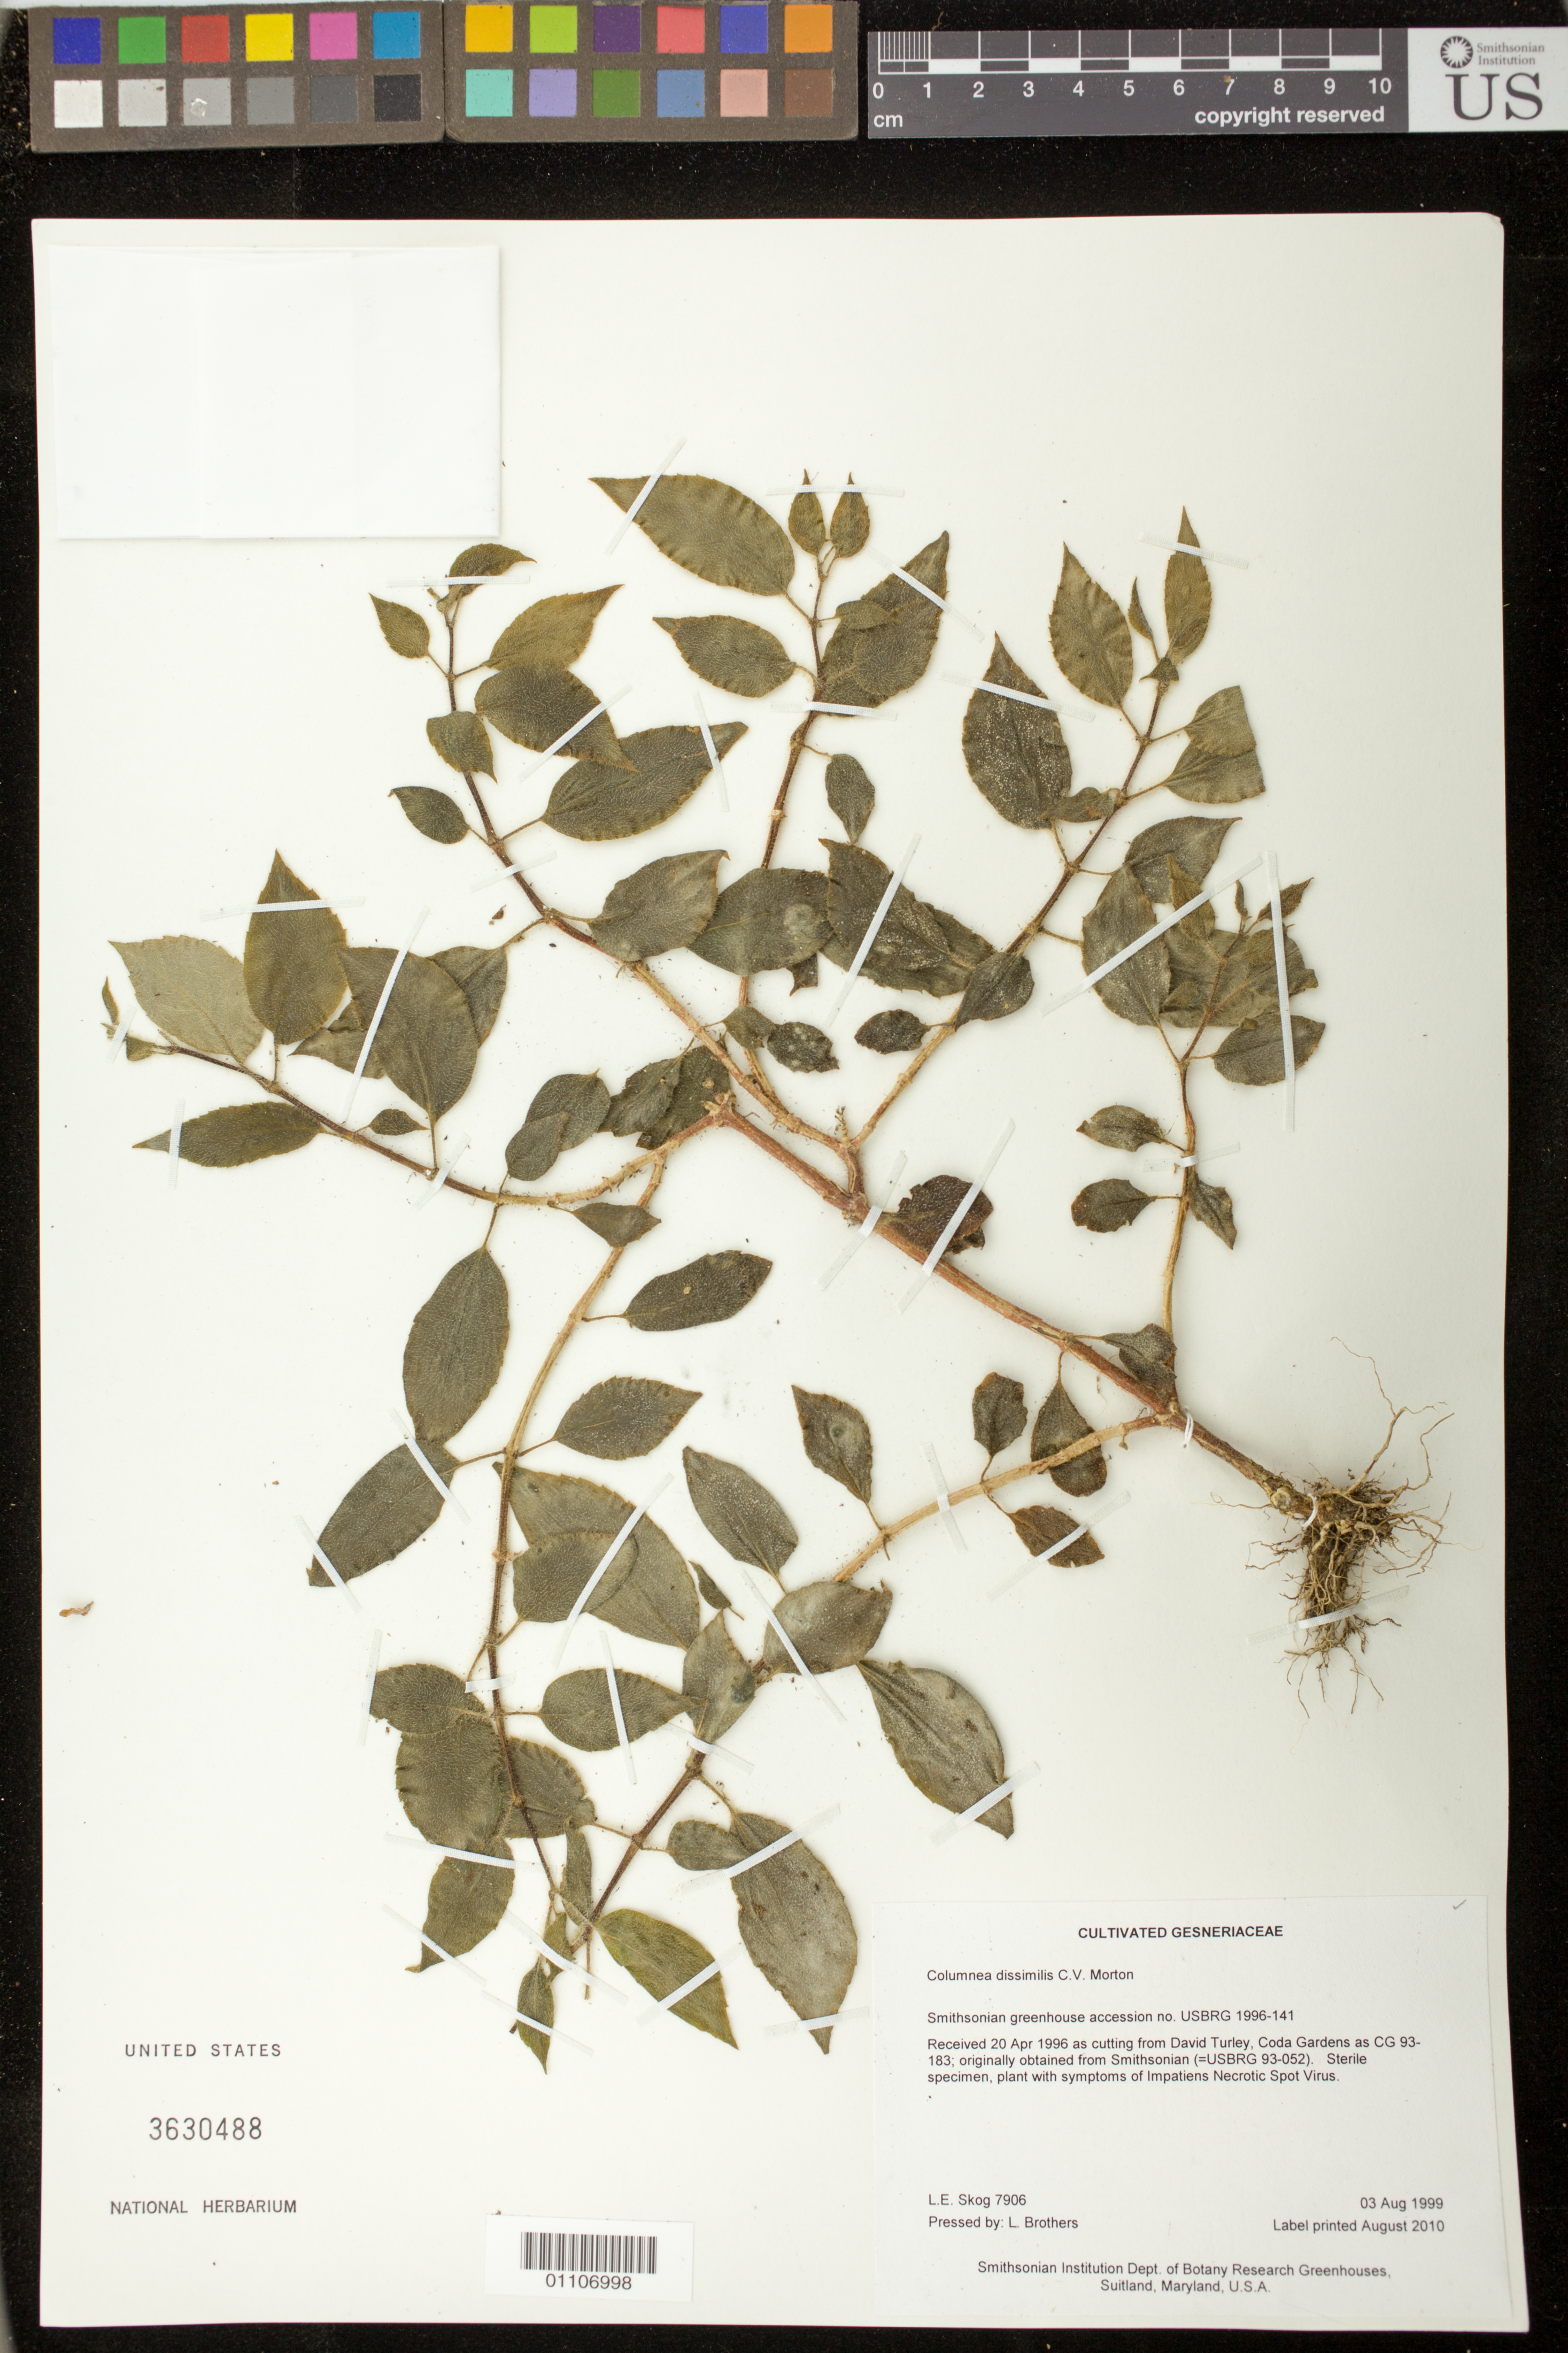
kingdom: Plantae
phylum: Tracheophyta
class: Magnoliopsida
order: Lamiales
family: Gesneriaceae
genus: Columnea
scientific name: Columnea dissimilis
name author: C.V. Morton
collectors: L. E. Skog & L. Brothers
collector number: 7906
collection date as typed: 03 Aug 1999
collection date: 1999-08-03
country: United States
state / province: Maryland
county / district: Prince George's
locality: Smithsonian Institution Dept. of Botany Research Greenhouses, Suitland, Maryland, U.S.A.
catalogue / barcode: US 3630488